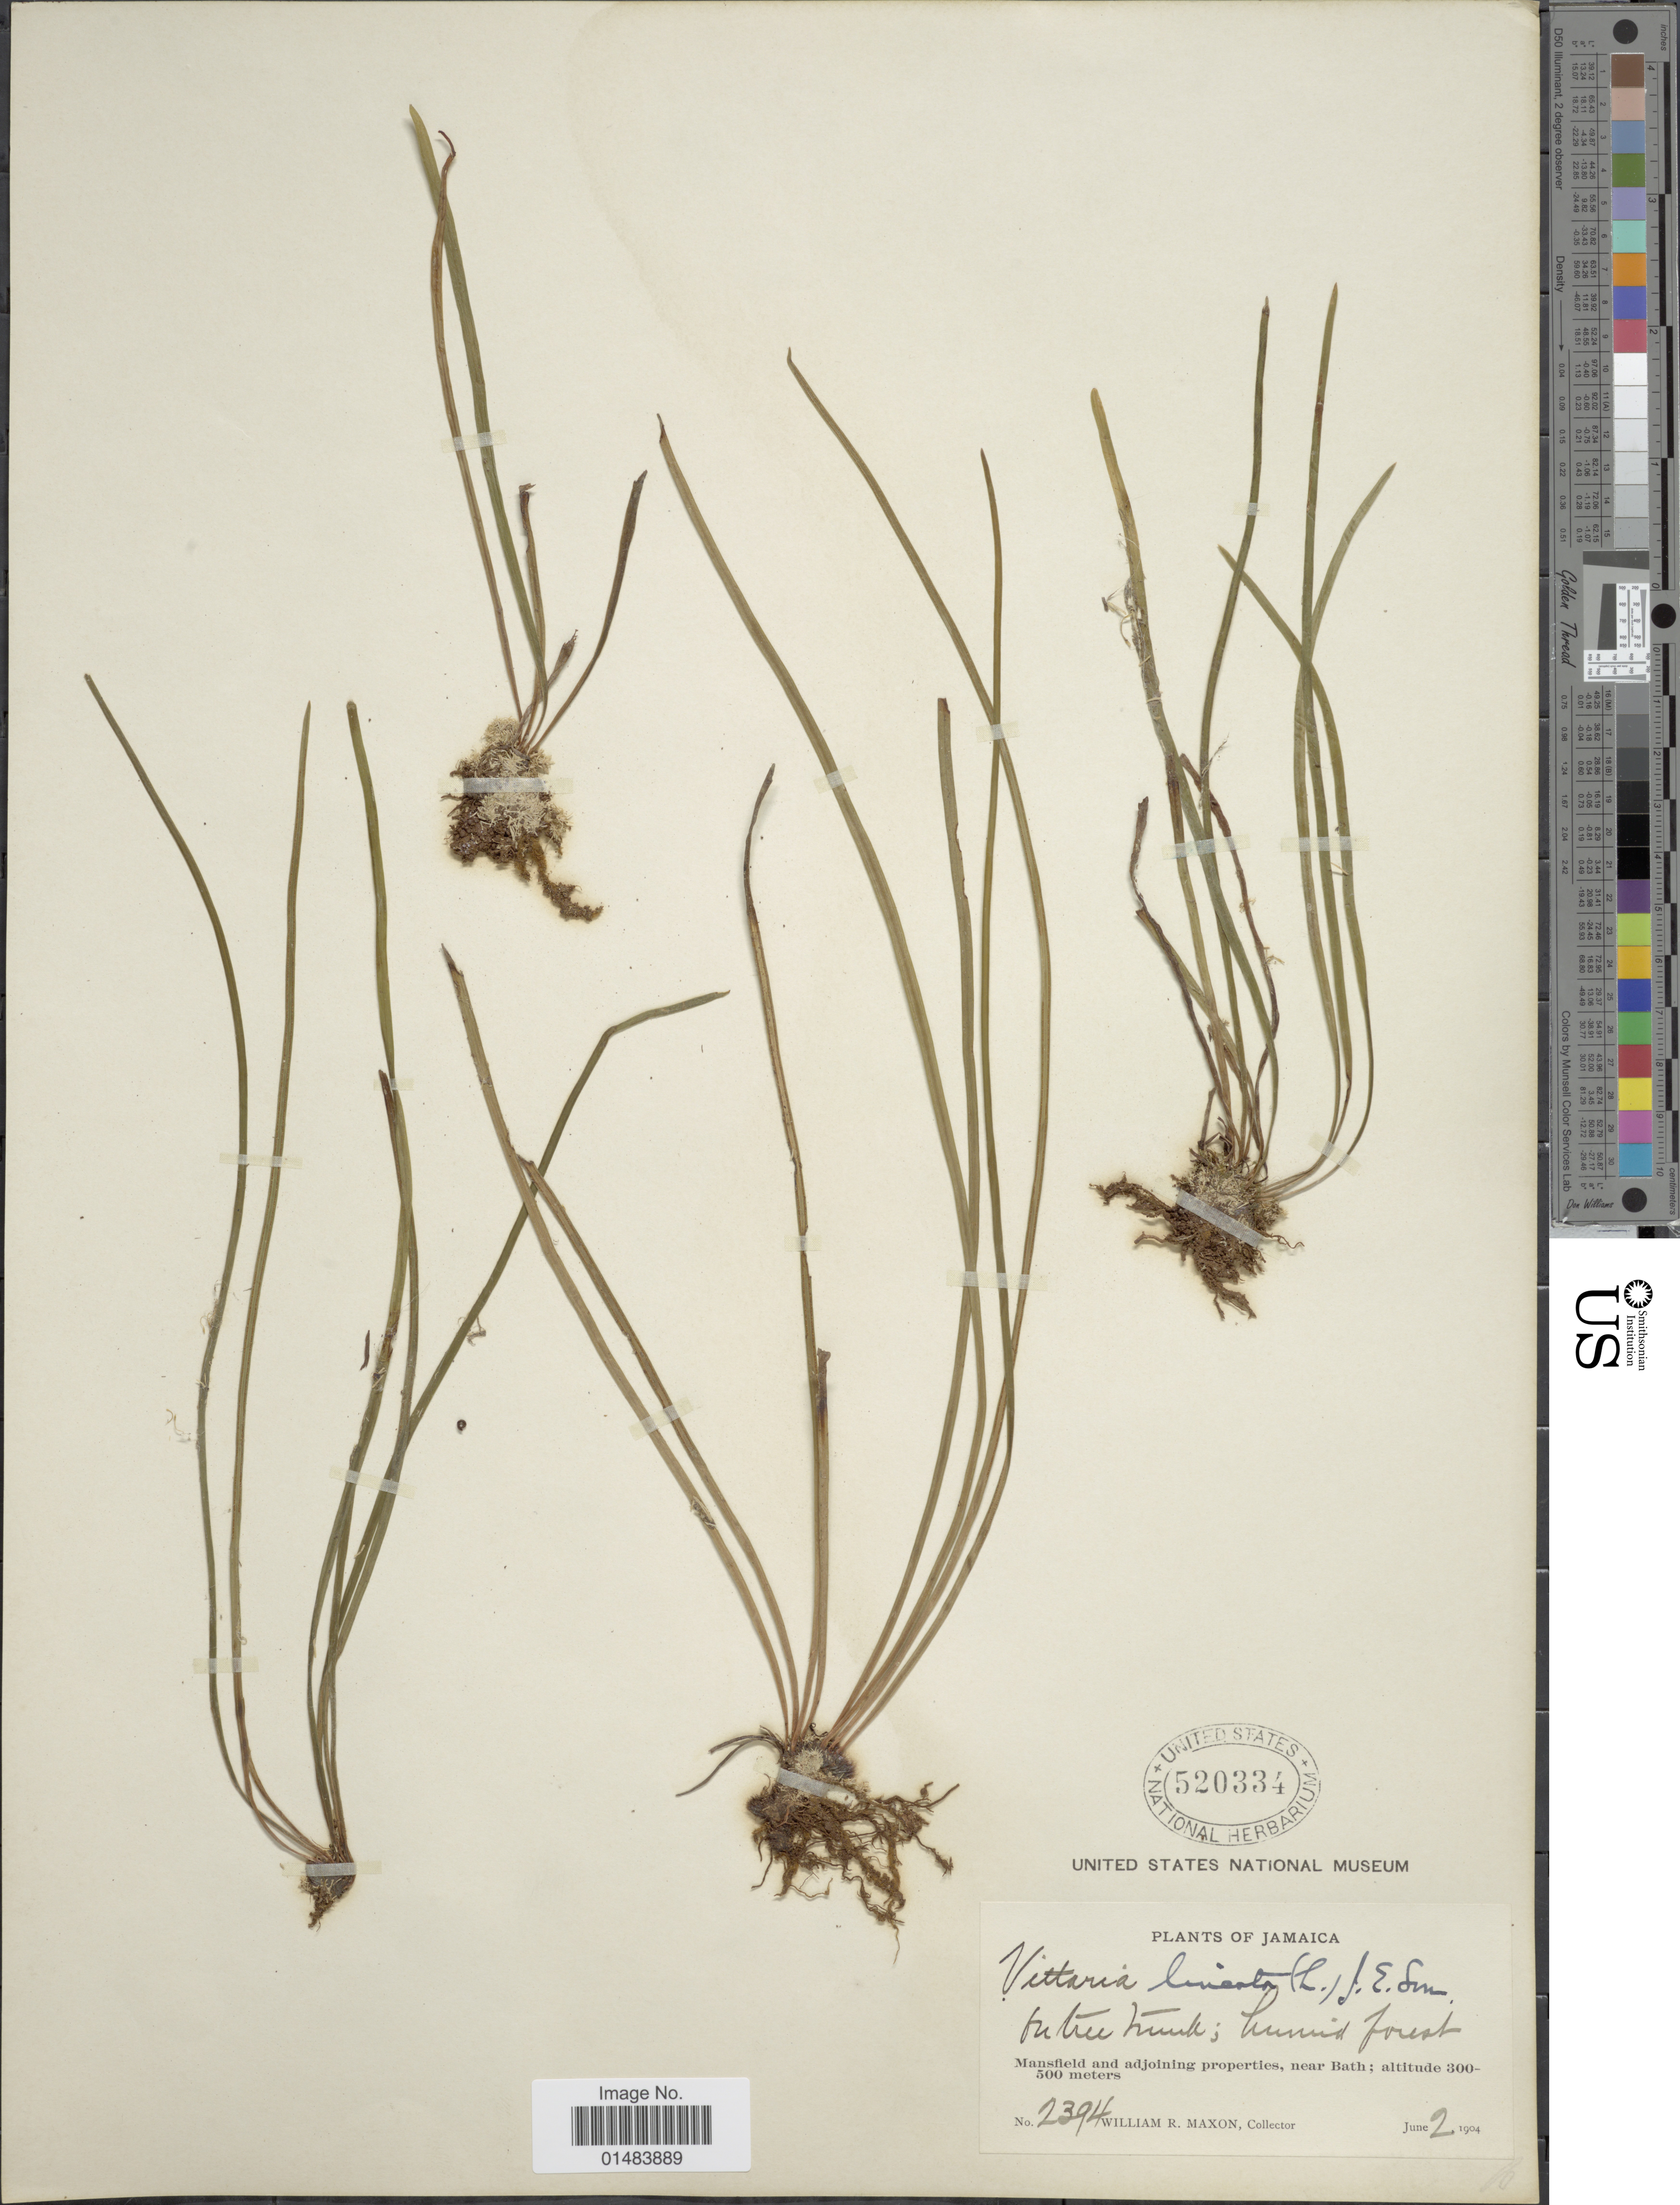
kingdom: Plantae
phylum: Tracheophyta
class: Polypodiopsida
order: Polypodiales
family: Pteridaceae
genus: Vittaria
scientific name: Vittaria lineata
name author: (L.) Sm.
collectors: W. R. Maxon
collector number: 2394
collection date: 1904-06-02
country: Jamaica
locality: Jamaica, Mansfield and adjoining properties, near Bath.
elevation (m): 300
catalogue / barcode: US 520334